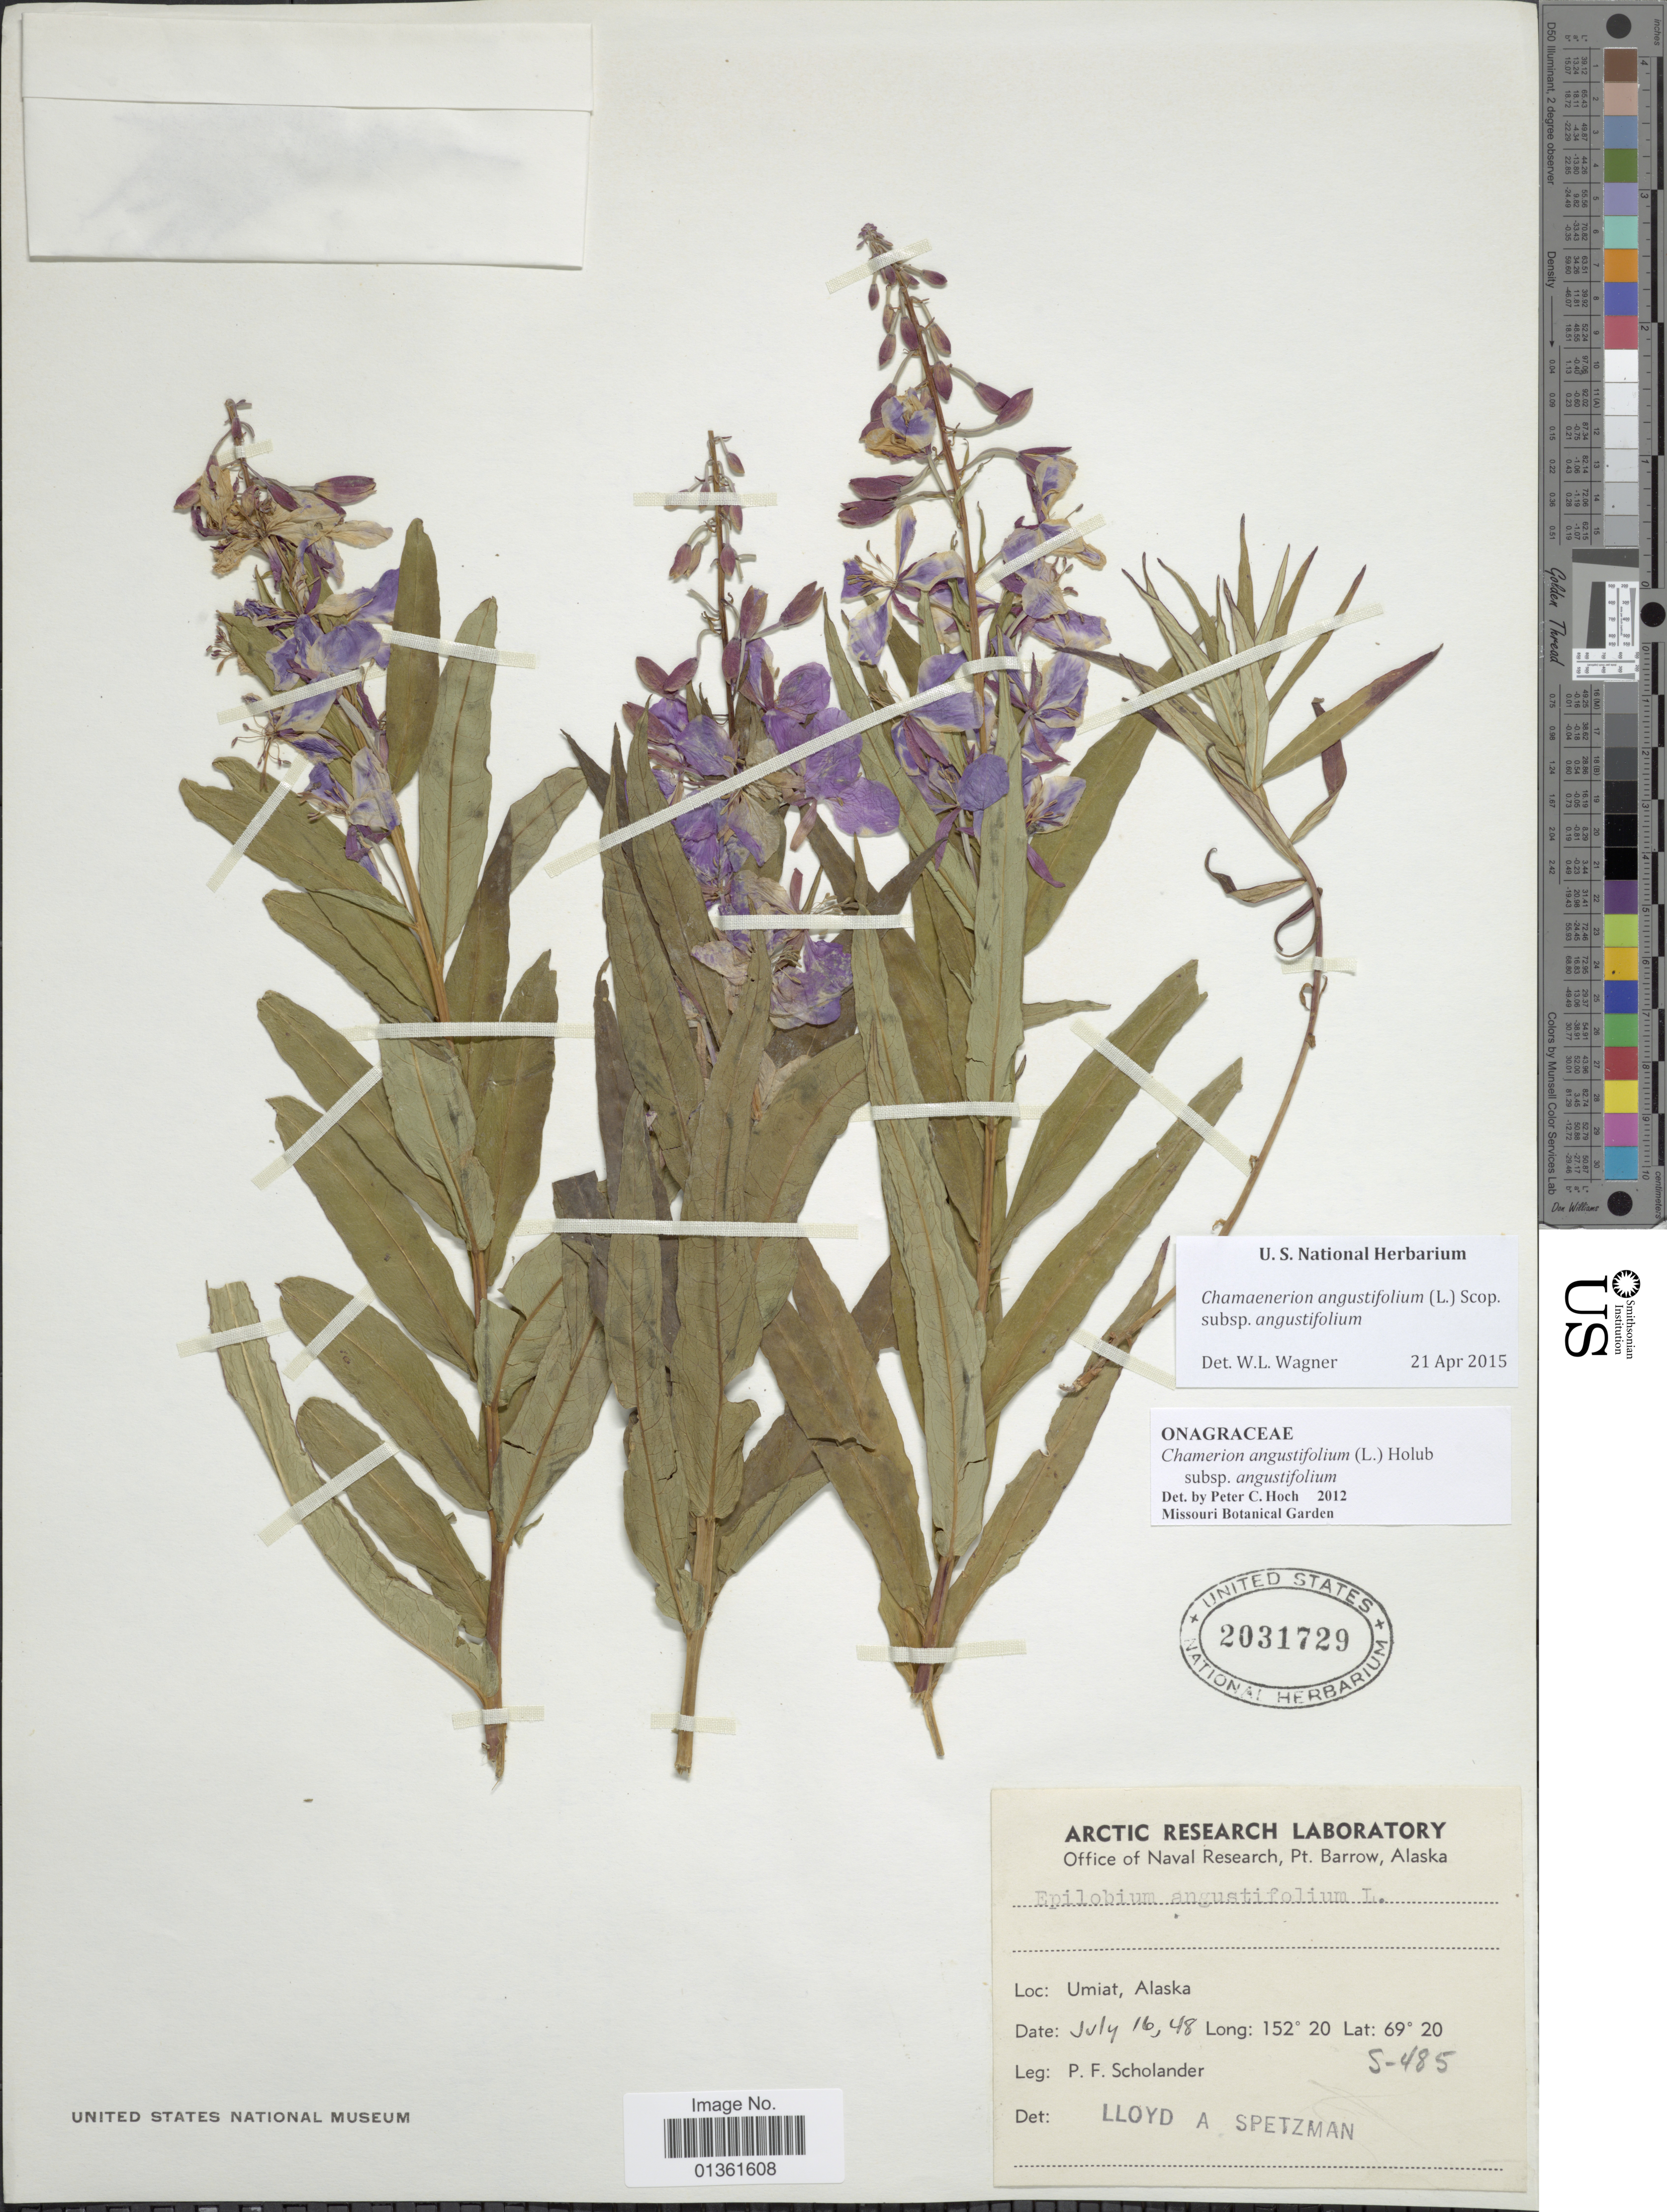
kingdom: Plantae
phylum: Tracheophyta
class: Magnoliopsida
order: Myrtales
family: Onagraceae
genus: Chamaenerion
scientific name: Chamaenerion angustifolium subsp. angustifolium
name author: (L.) Scop.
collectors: P. Scholander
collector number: S-485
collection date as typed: Transcribed d/m/y: 16/7/48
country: United States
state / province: Alaska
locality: Umiat.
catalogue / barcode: US 2031729